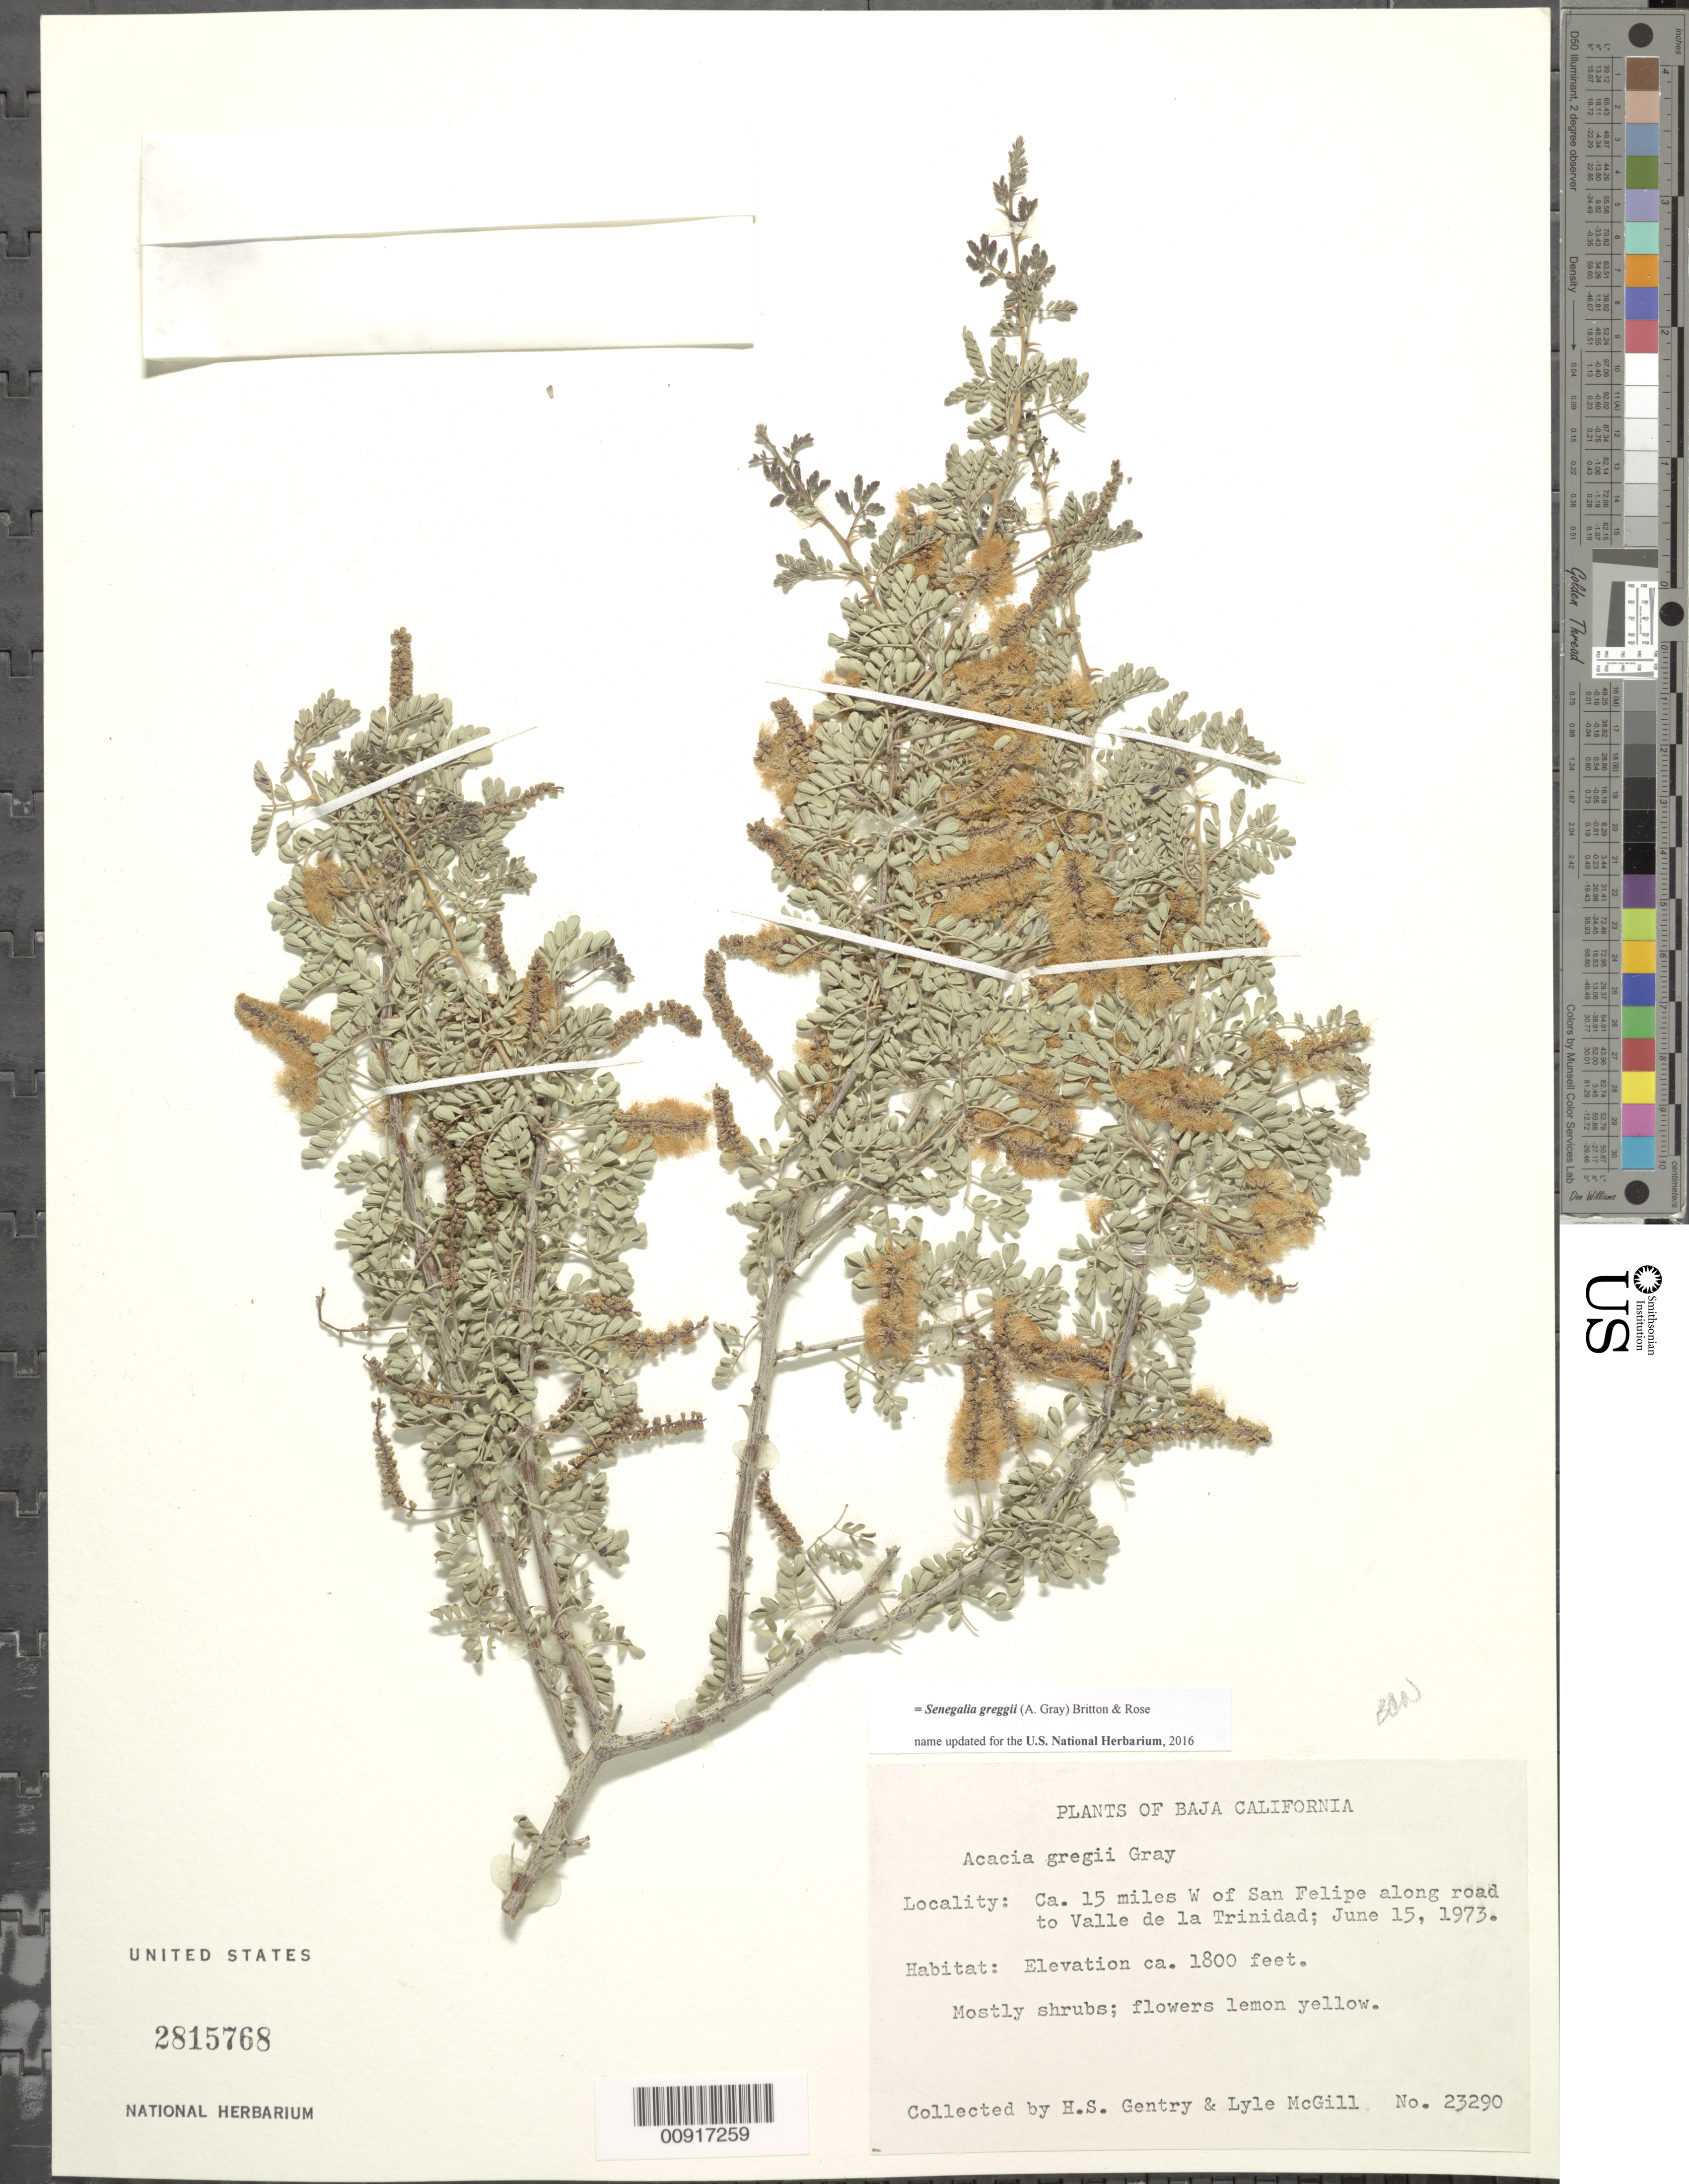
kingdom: Plantae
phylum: Tracheophyta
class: Magnoliopsida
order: Fabales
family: Fabaceae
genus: Senegalia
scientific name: Senegalia greggii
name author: (A. Gray) Britton & Rose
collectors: H. S. Gentry & L. McGill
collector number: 23290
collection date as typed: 15 Jun 1973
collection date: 1973-06-15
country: Mexico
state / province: Baja California Norte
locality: Ca. 15 miles W of San Felipe along road to Valle de la Trinidad.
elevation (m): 549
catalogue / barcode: US 2815768